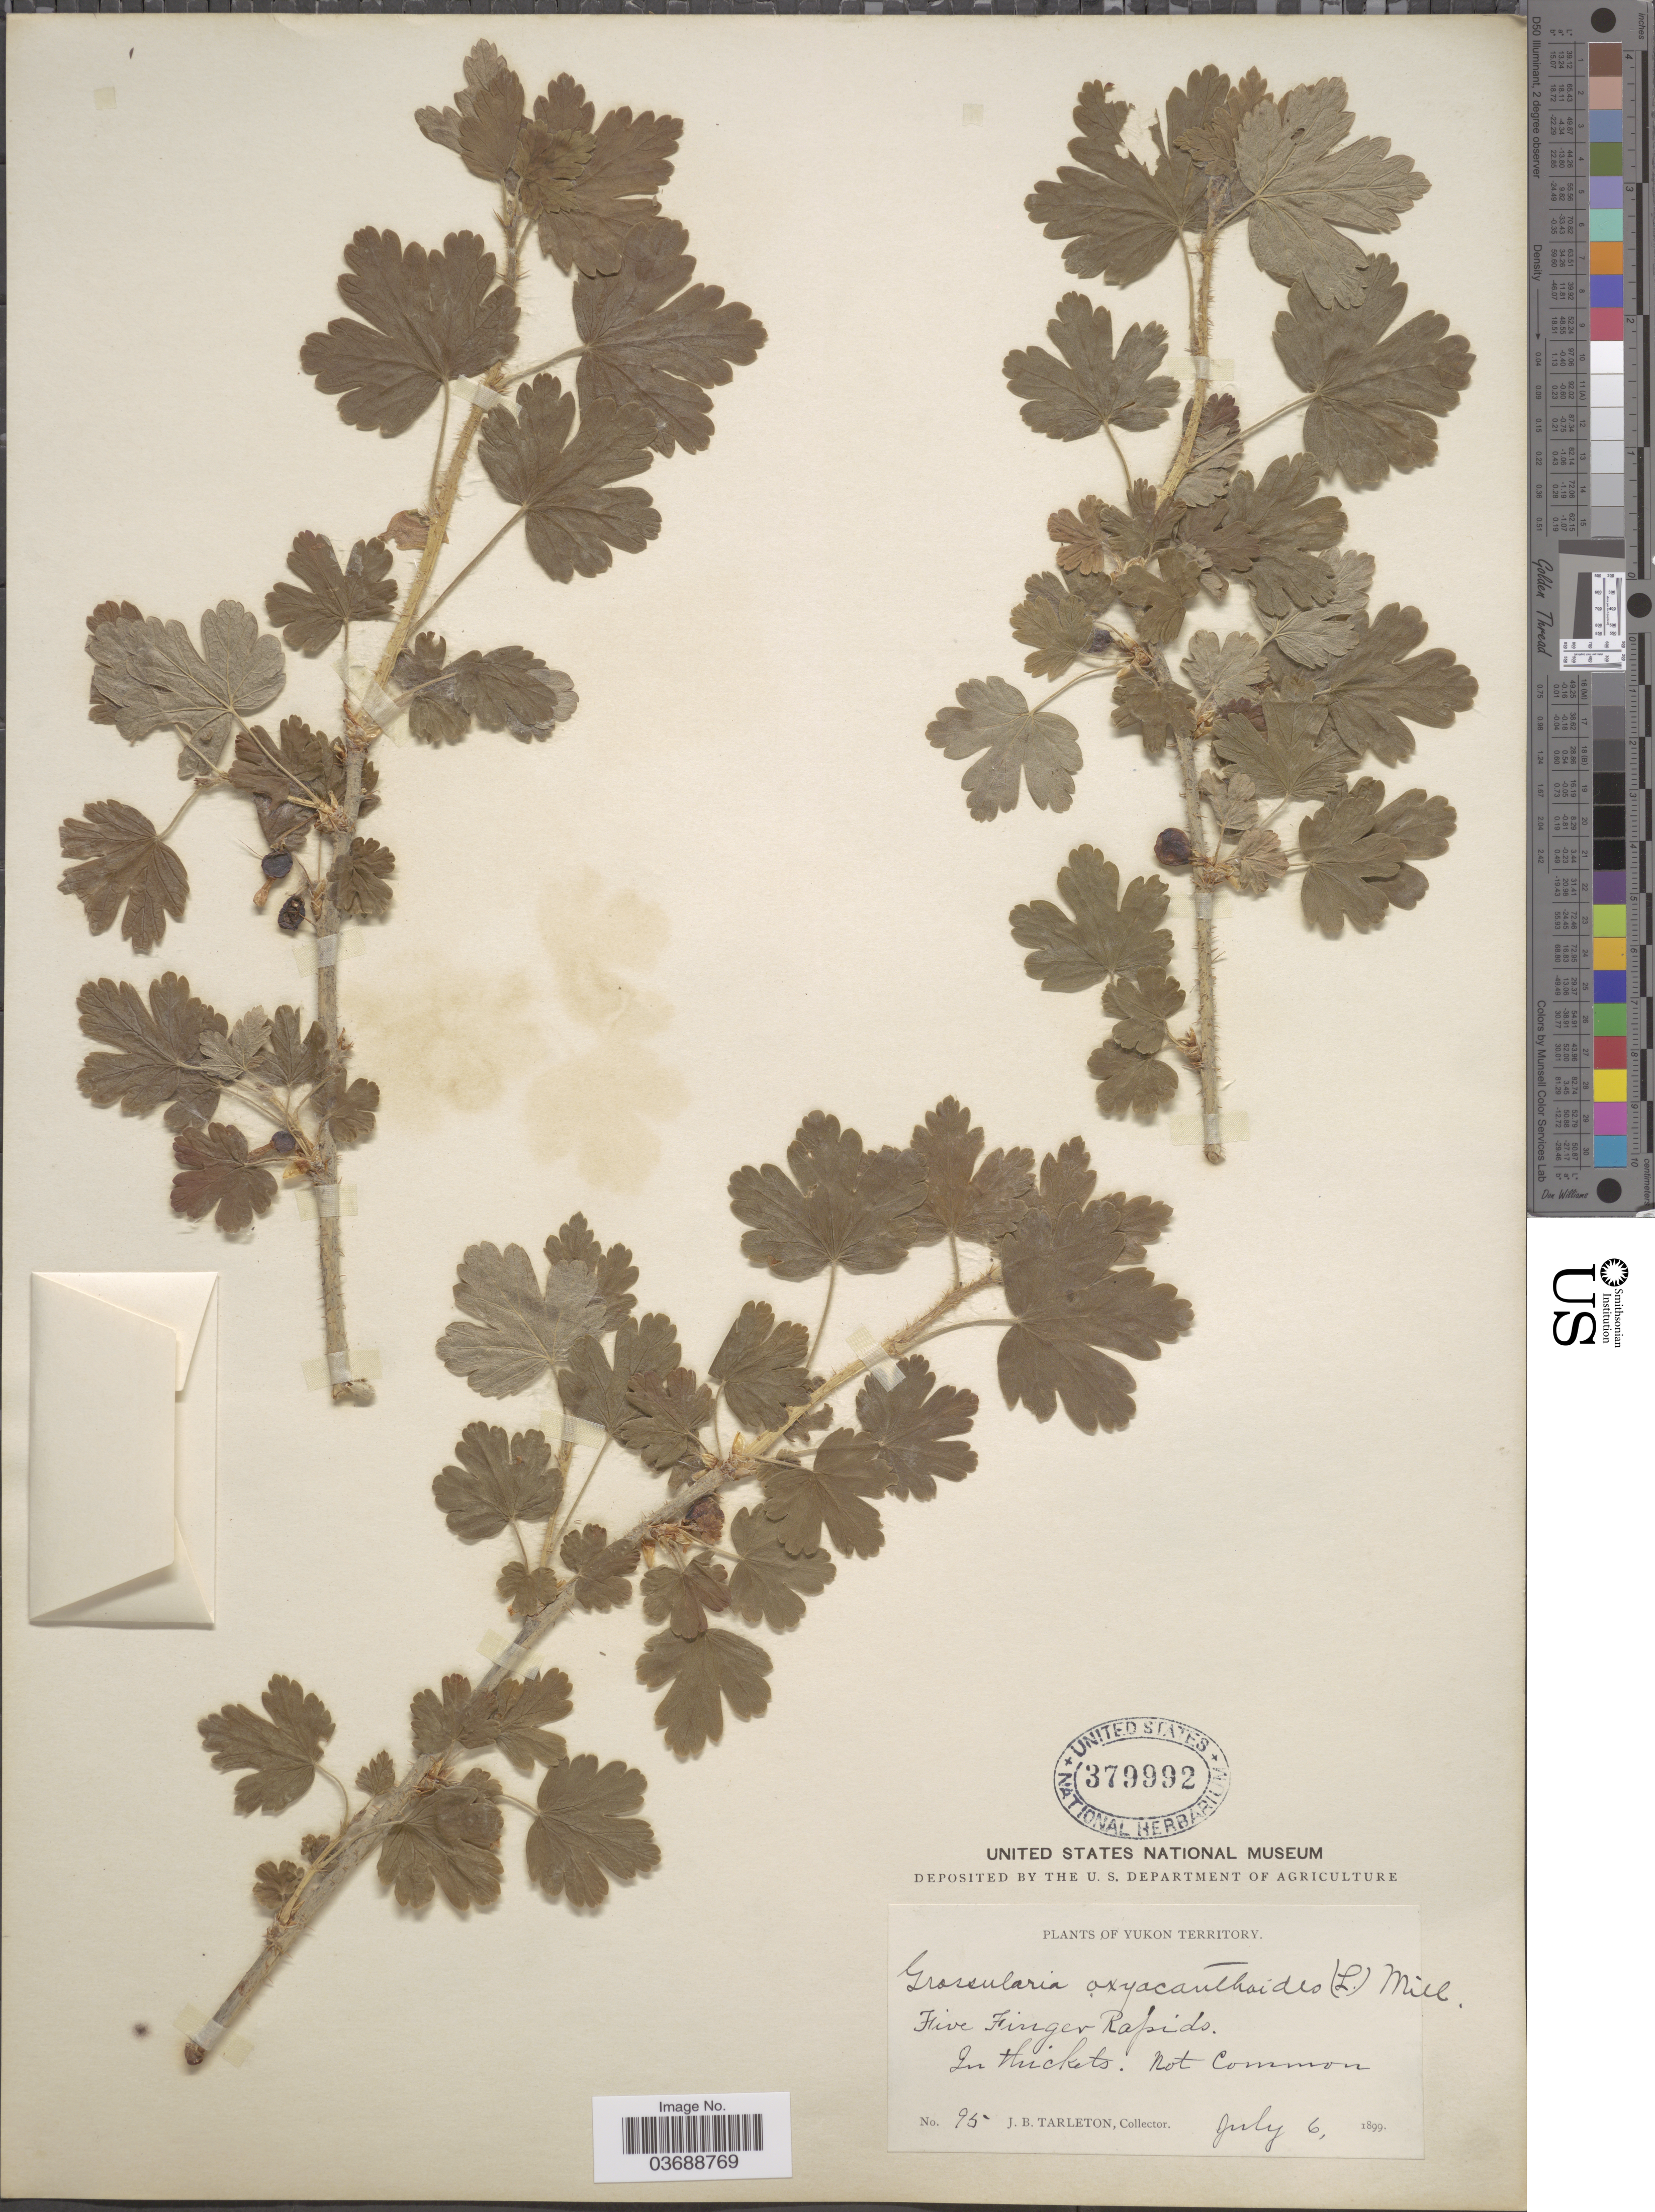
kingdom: Plantae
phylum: Tracheophyta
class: Magnoliopsida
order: Saxifragales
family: Grossulariaceae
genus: Ribes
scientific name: Ribes oxyacanthoides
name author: L.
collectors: J. Tarleton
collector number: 95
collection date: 1899-07-06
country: Canada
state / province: Yukon Territory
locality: Five Finger Rapids.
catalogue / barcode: US 379992